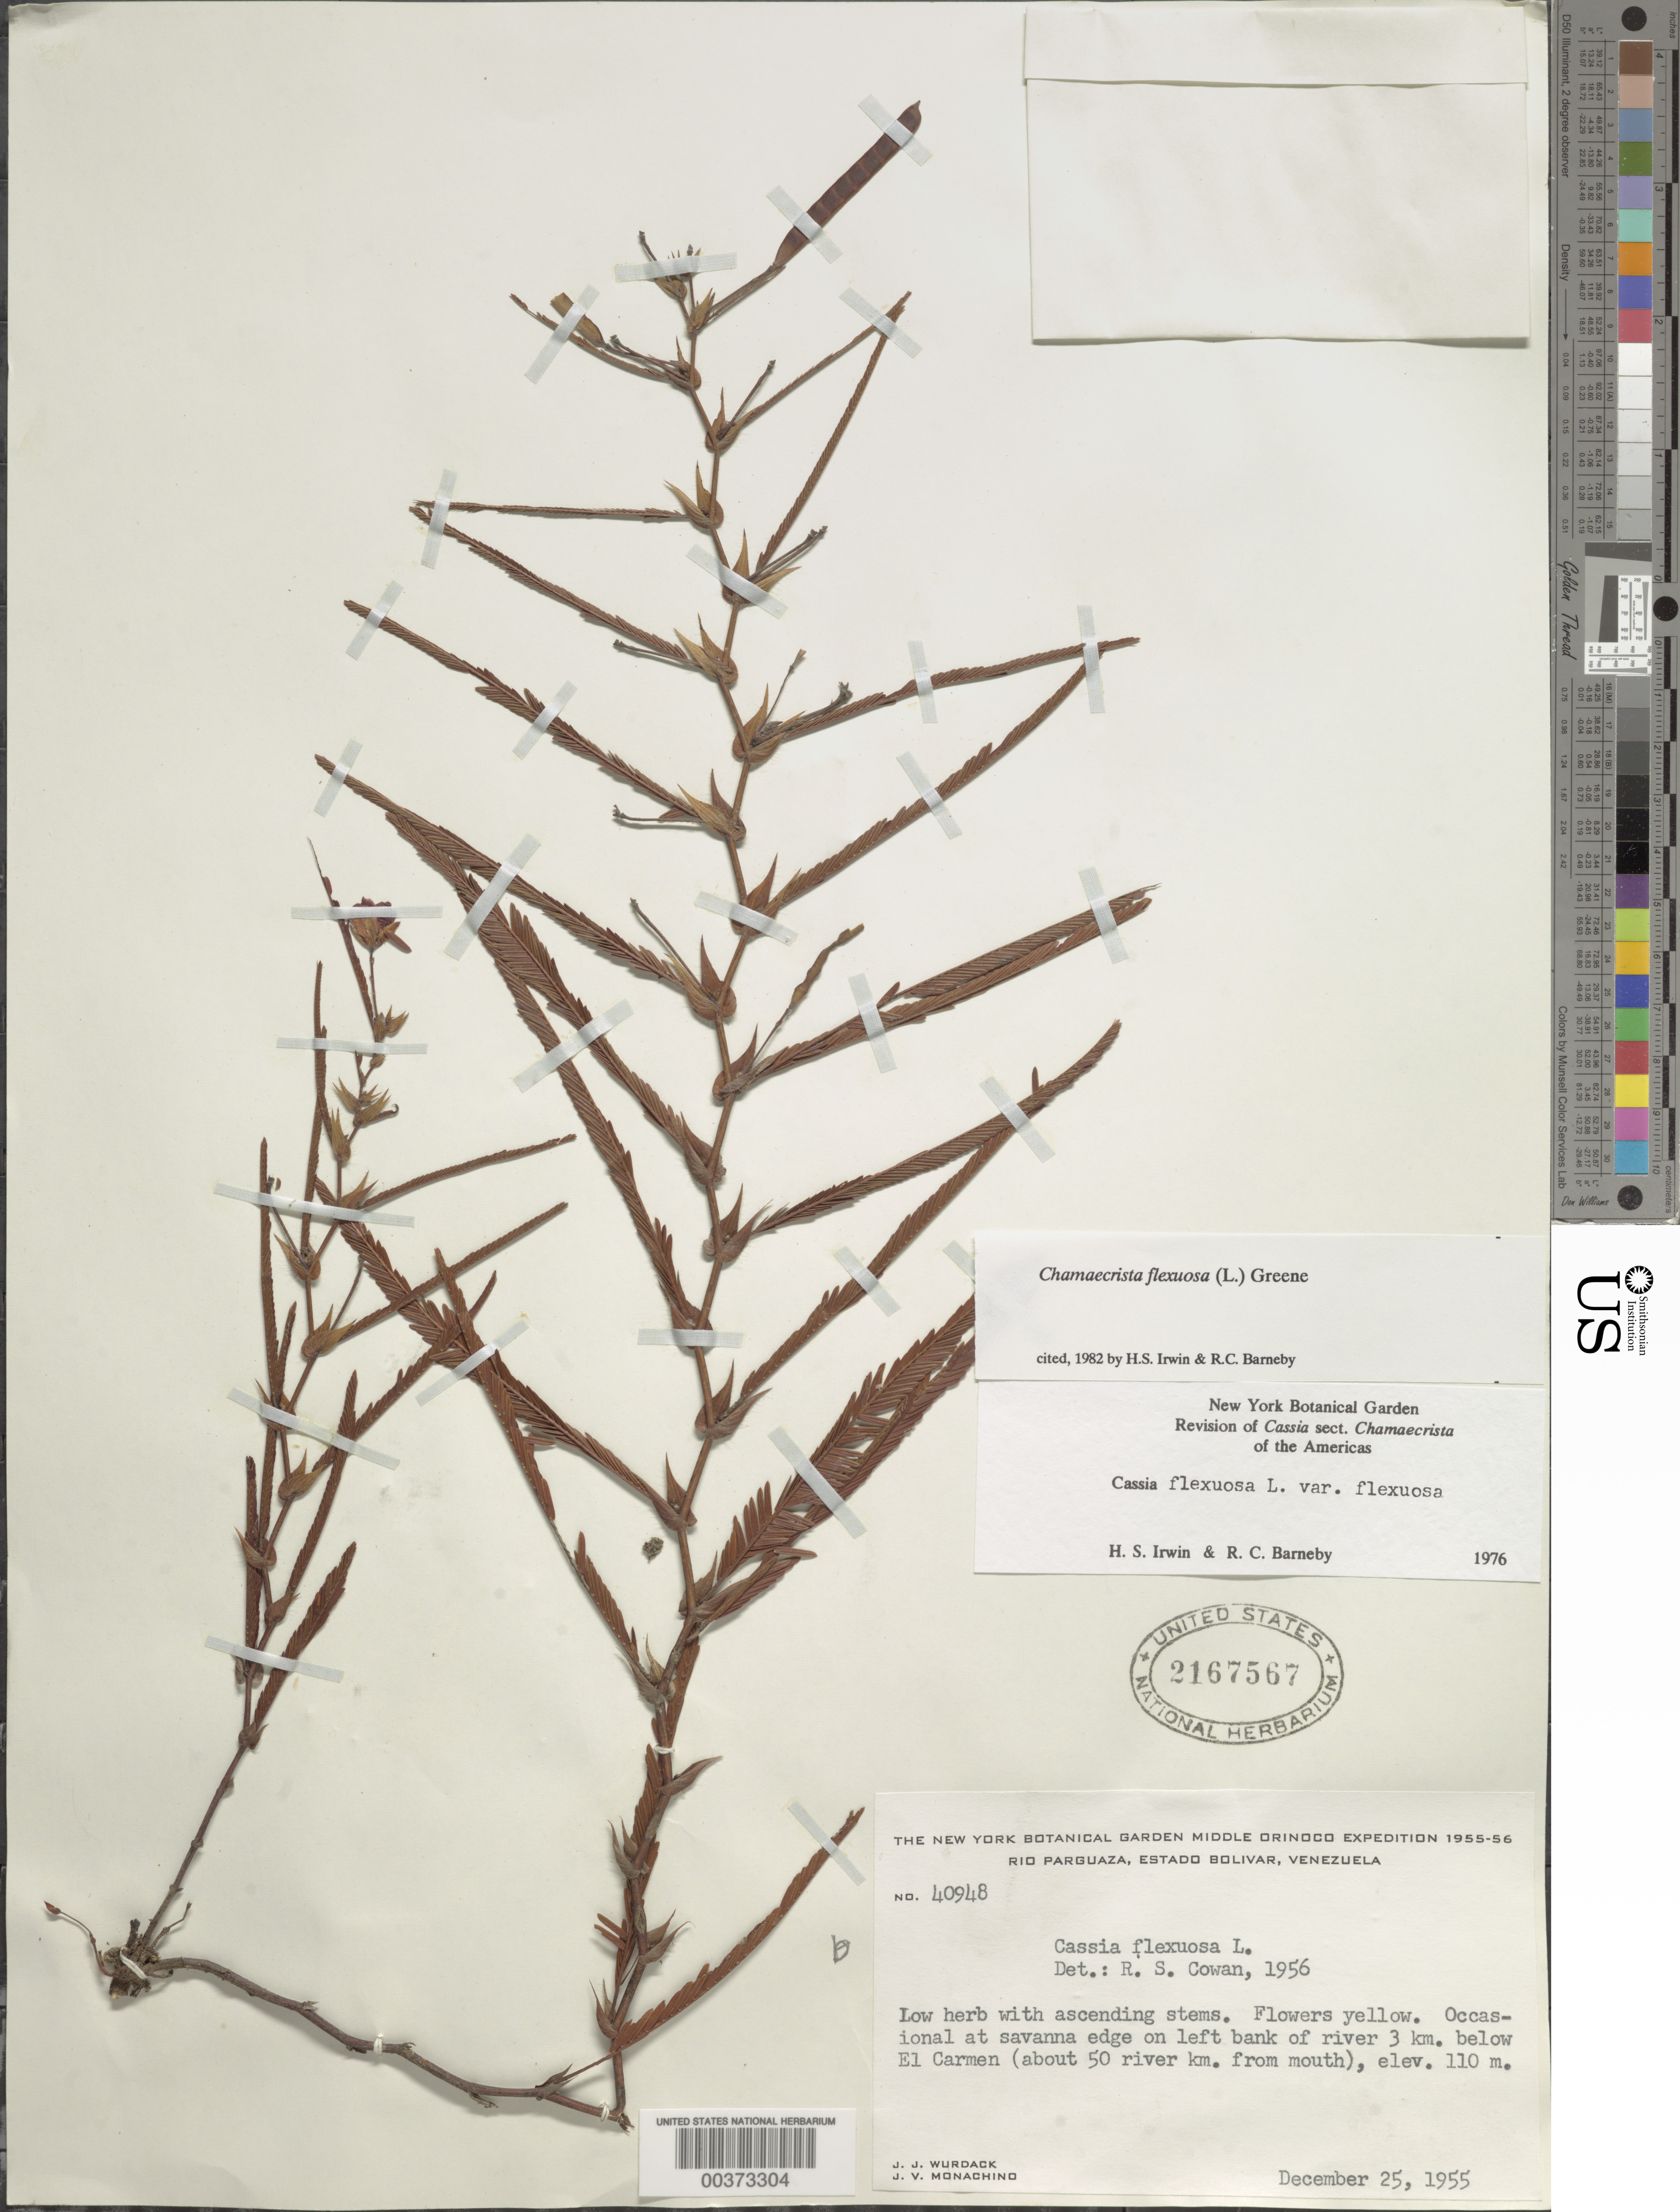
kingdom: Plantae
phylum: Tracheophyta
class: Magnoliopsida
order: Fabales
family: Fabaceae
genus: Chamaecrista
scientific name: Chamaecrista flexuosa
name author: (L.) Greene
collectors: J. J. Wurdack & J. V. Monachino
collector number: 40948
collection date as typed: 25 Dec 1955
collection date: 1955-12-25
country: Venezuela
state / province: Bolivar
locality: On left bank of river 3 km below el carmen, about 50 river km from mouth; rio parguaza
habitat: At savanna edge on bank of river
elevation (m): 110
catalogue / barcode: US 2167567